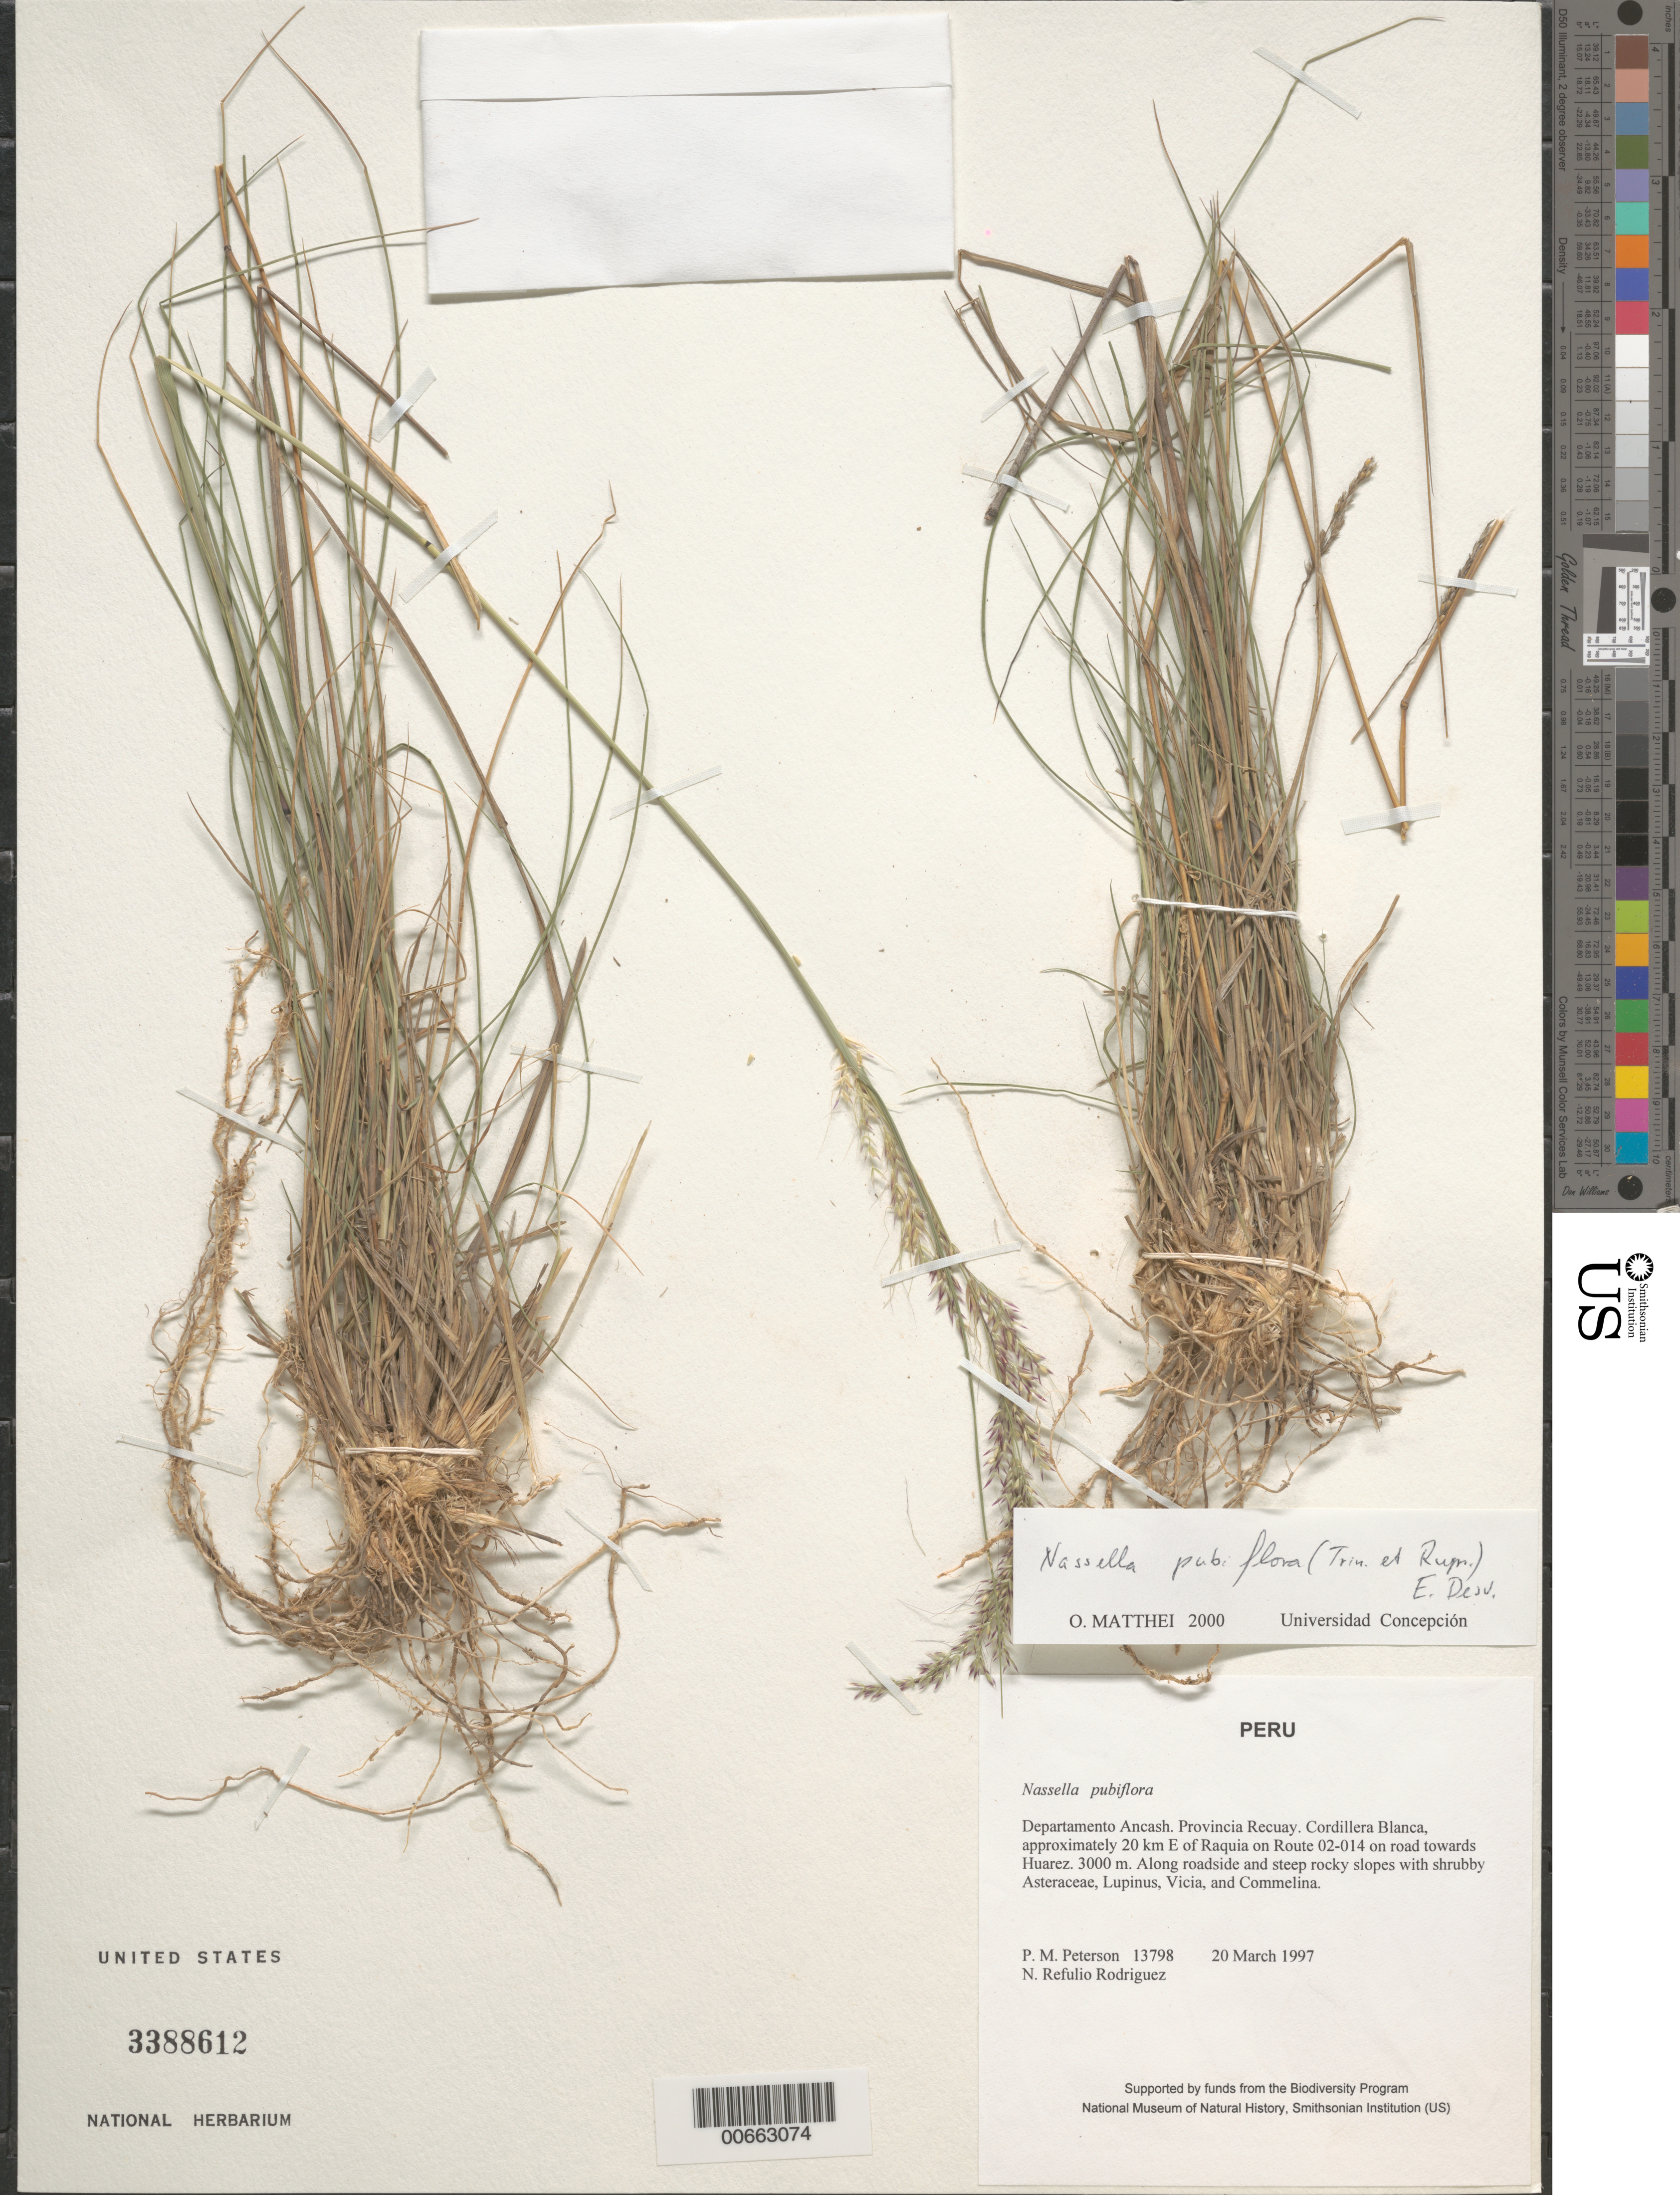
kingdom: Plantae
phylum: Tracheophyta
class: Liliopsida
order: Poales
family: Poaceae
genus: Nassella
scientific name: Nassella pubiflora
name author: (Trin. & Rupr.) É. Desv.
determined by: Matthei, O. R.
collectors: P. M. Peterson & N. Refulio-Rodríguez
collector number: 13798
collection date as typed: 20 Mar 1997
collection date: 1997-03-20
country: Peru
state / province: Ancash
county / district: Recuay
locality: Cordillera Blanca, approximately 20 km E of Raquia on Route 02-014 on road towards Huarez.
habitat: Along roadside and steep rocky slopes with shruby Asteraceae, Lupinus, Vicia, and Commelina.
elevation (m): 3000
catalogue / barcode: US 3388612